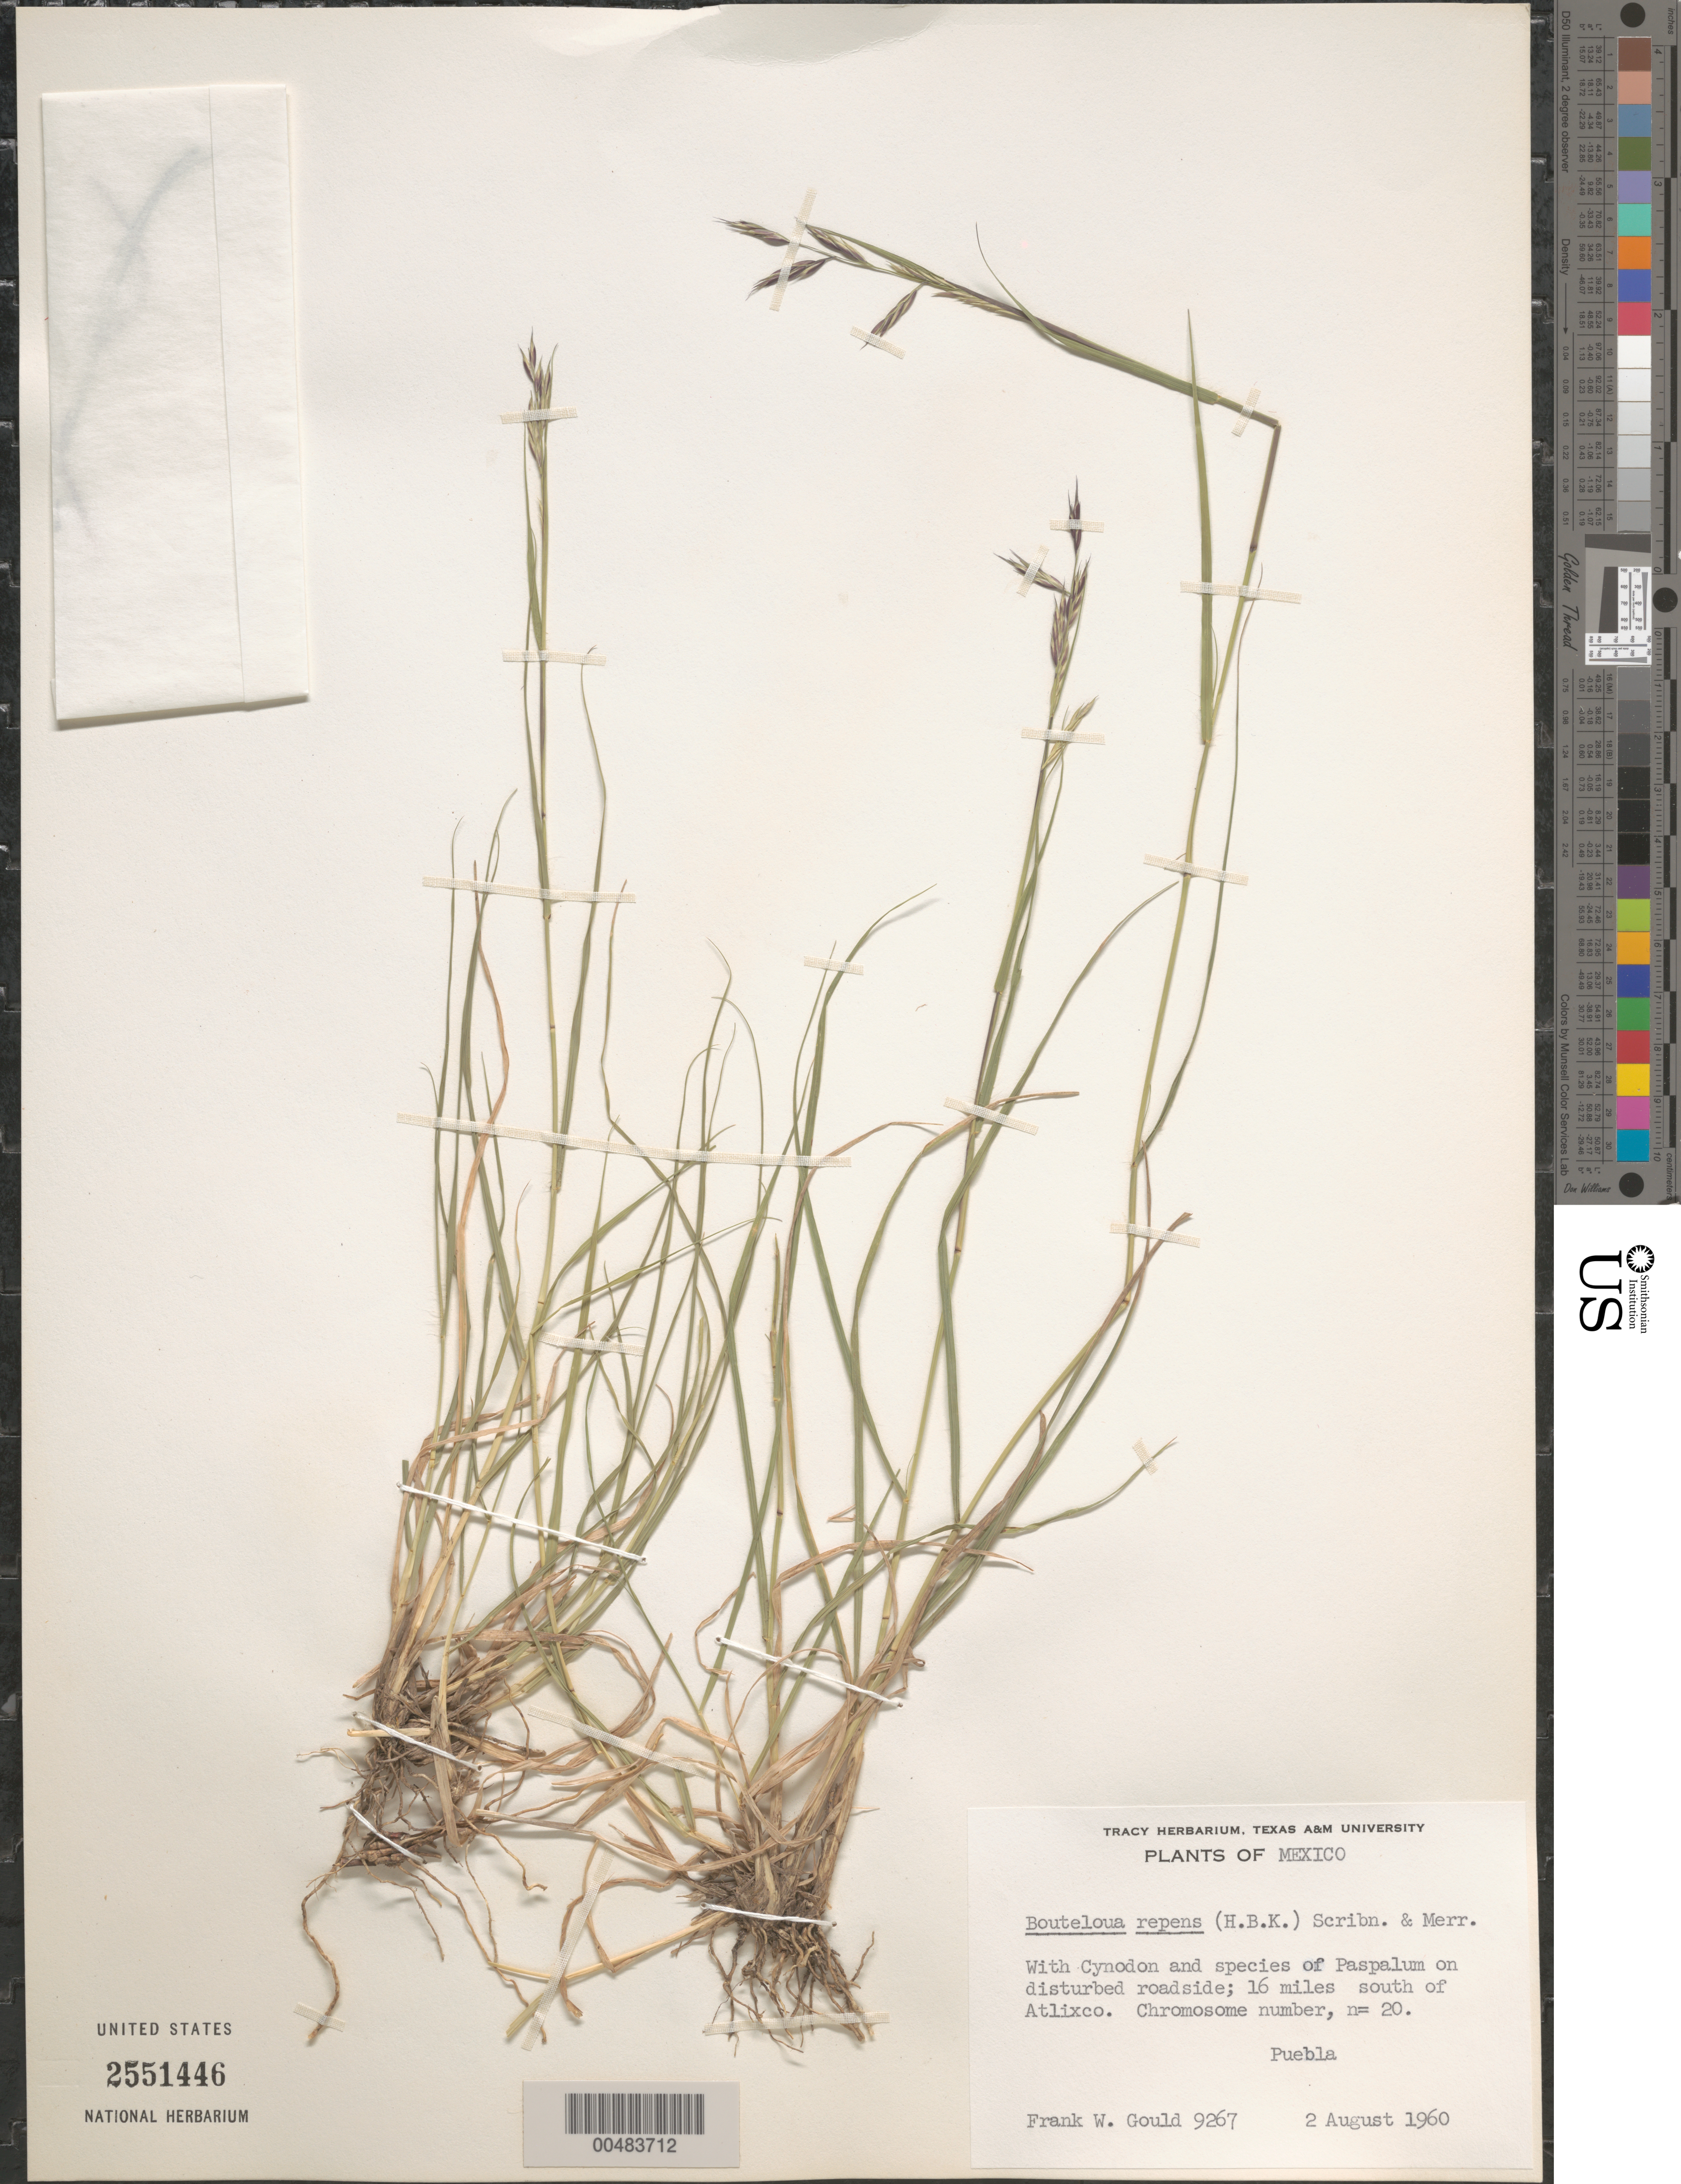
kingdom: Plantae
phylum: Tracheophyta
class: Liliopsida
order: Poales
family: Poaceae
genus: Bouteloua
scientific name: Bouteloua repens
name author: (Kunth) Scribn. & Merr.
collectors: F. W. Gould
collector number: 9267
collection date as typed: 2 Aug 1960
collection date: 1960-08-02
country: Mexico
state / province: Puebla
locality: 16 mi S of Atlixco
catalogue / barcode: US 2551446